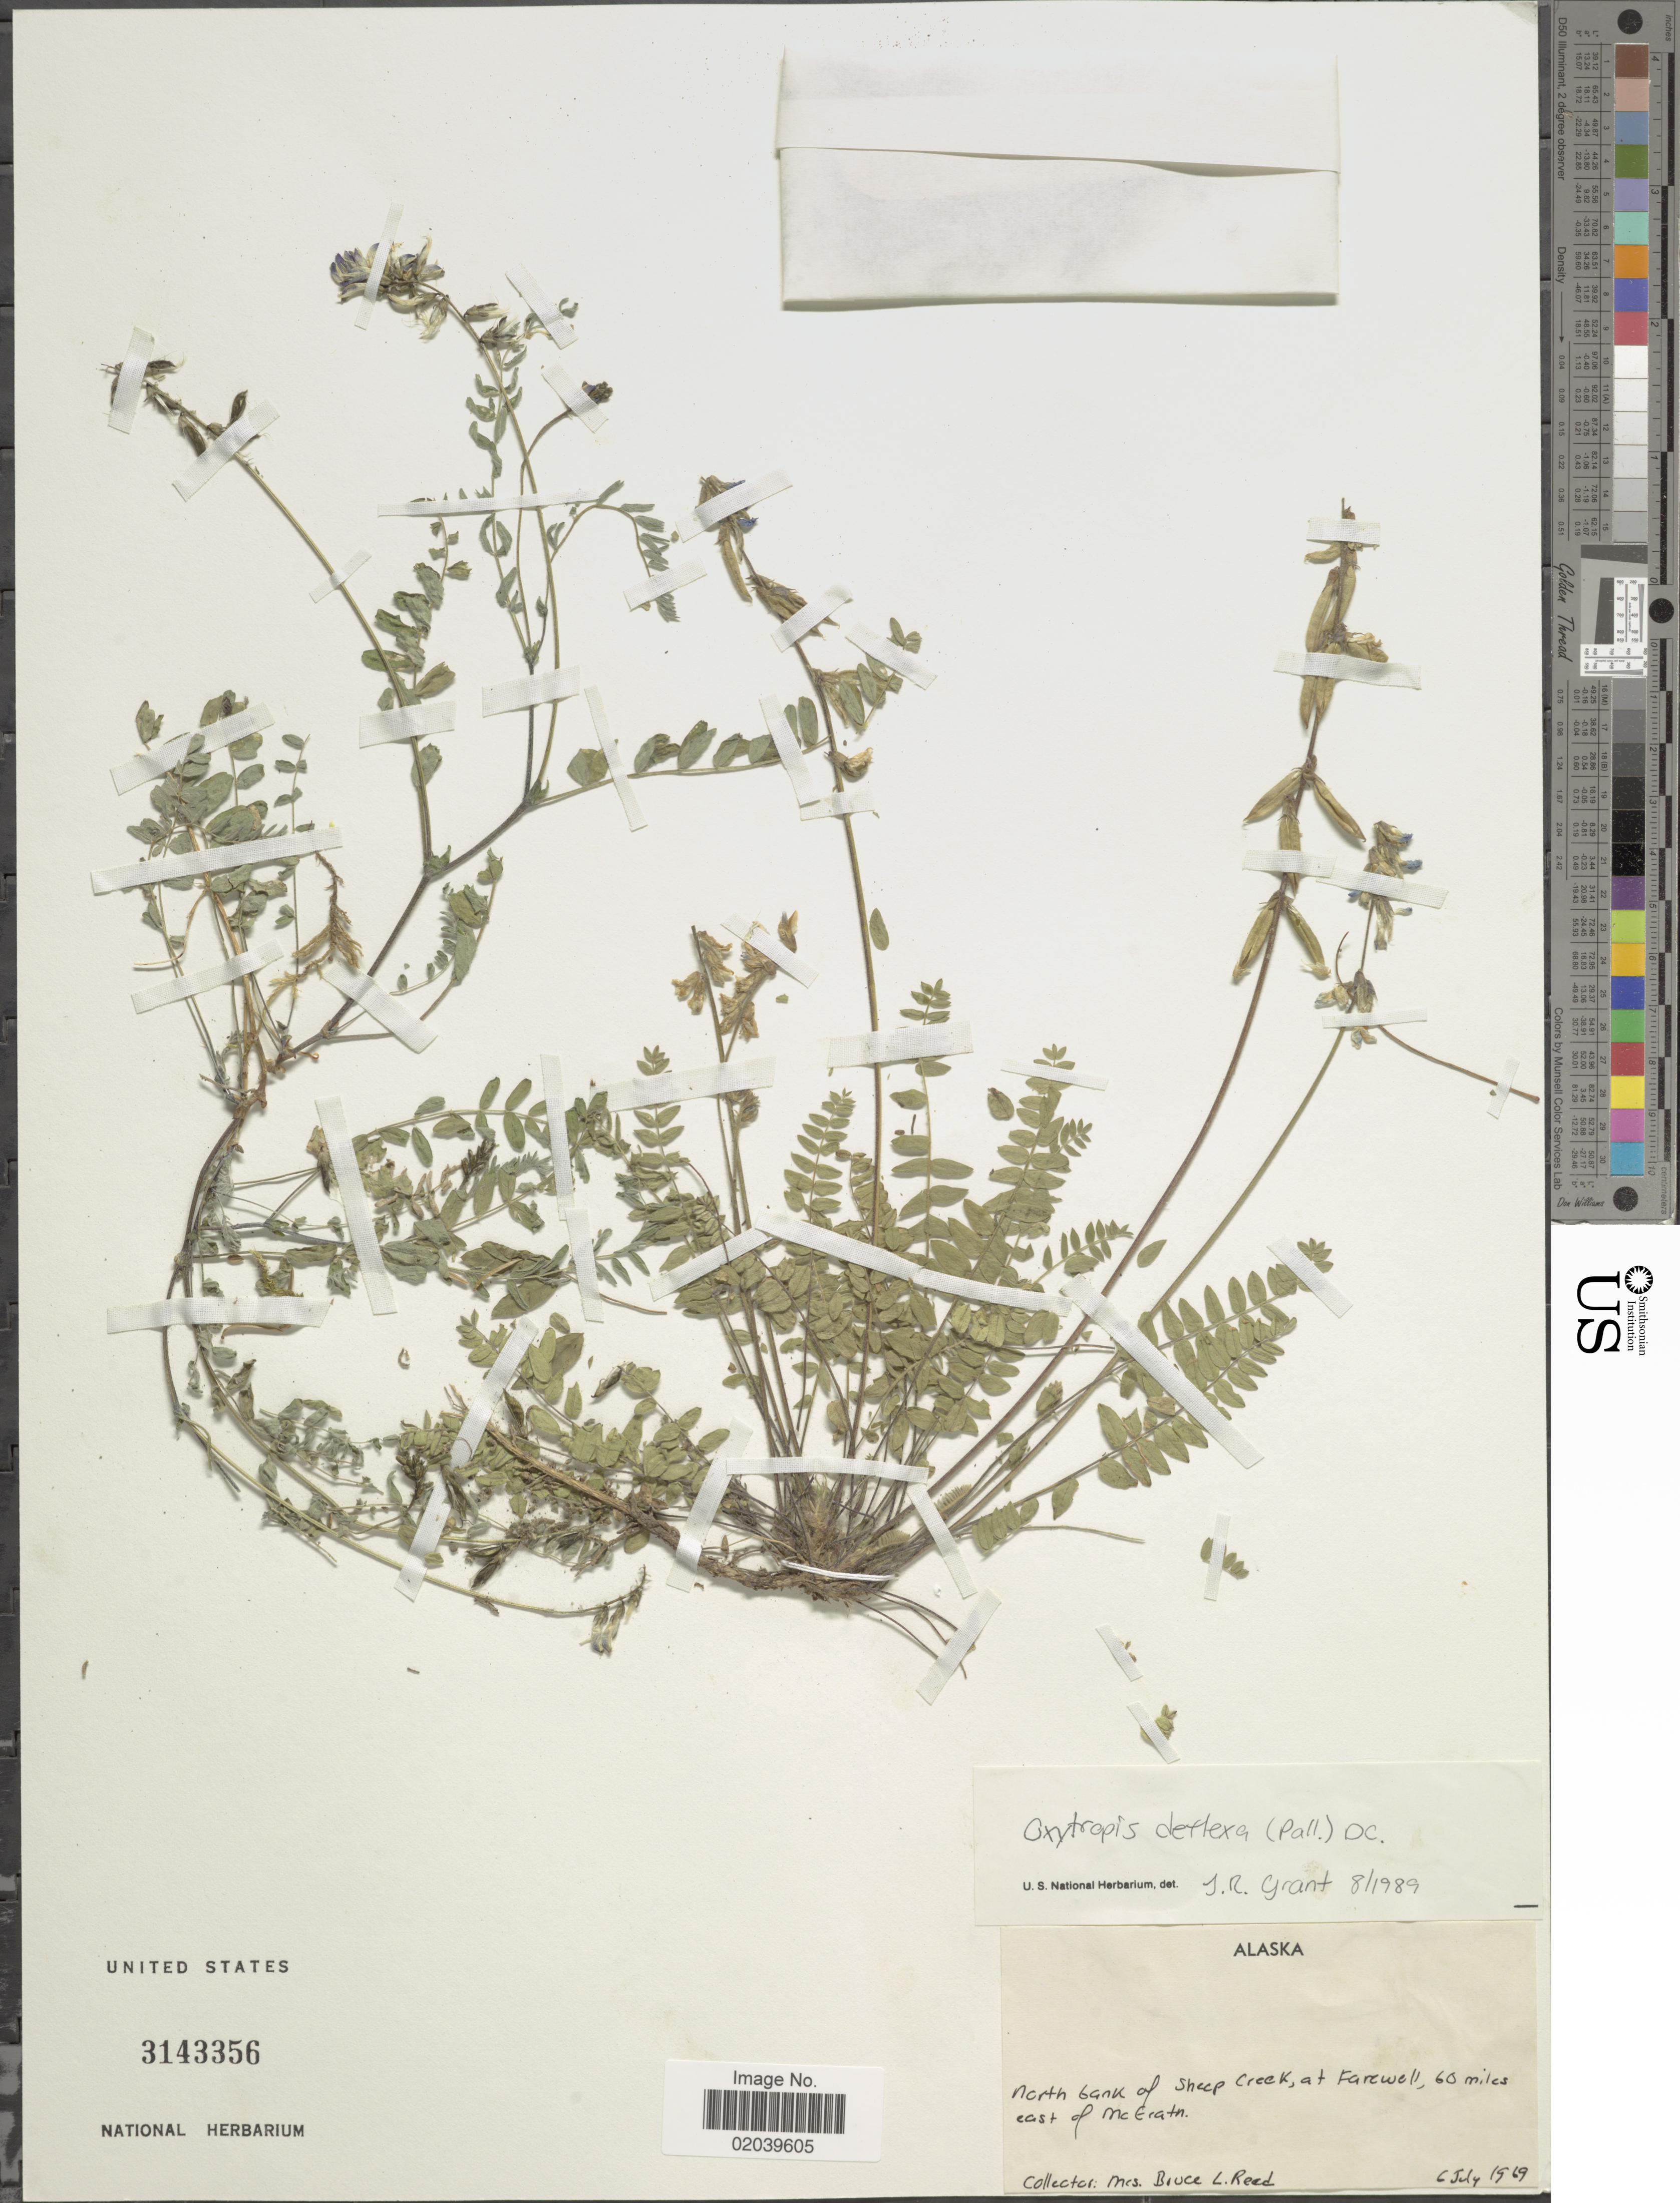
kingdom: Plantae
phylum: Tracheophyta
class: Magnoliopsida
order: Fabales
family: Fabaceae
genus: Oxytropis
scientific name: Oxytropis deflexa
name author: (Pall.) DC.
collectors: B. Reed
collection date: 1969-07-06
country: United States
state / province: Alaska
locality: North bank of Sheep Creek, at Farewell, 60 miles east of McEratn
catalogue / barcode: US 3143356